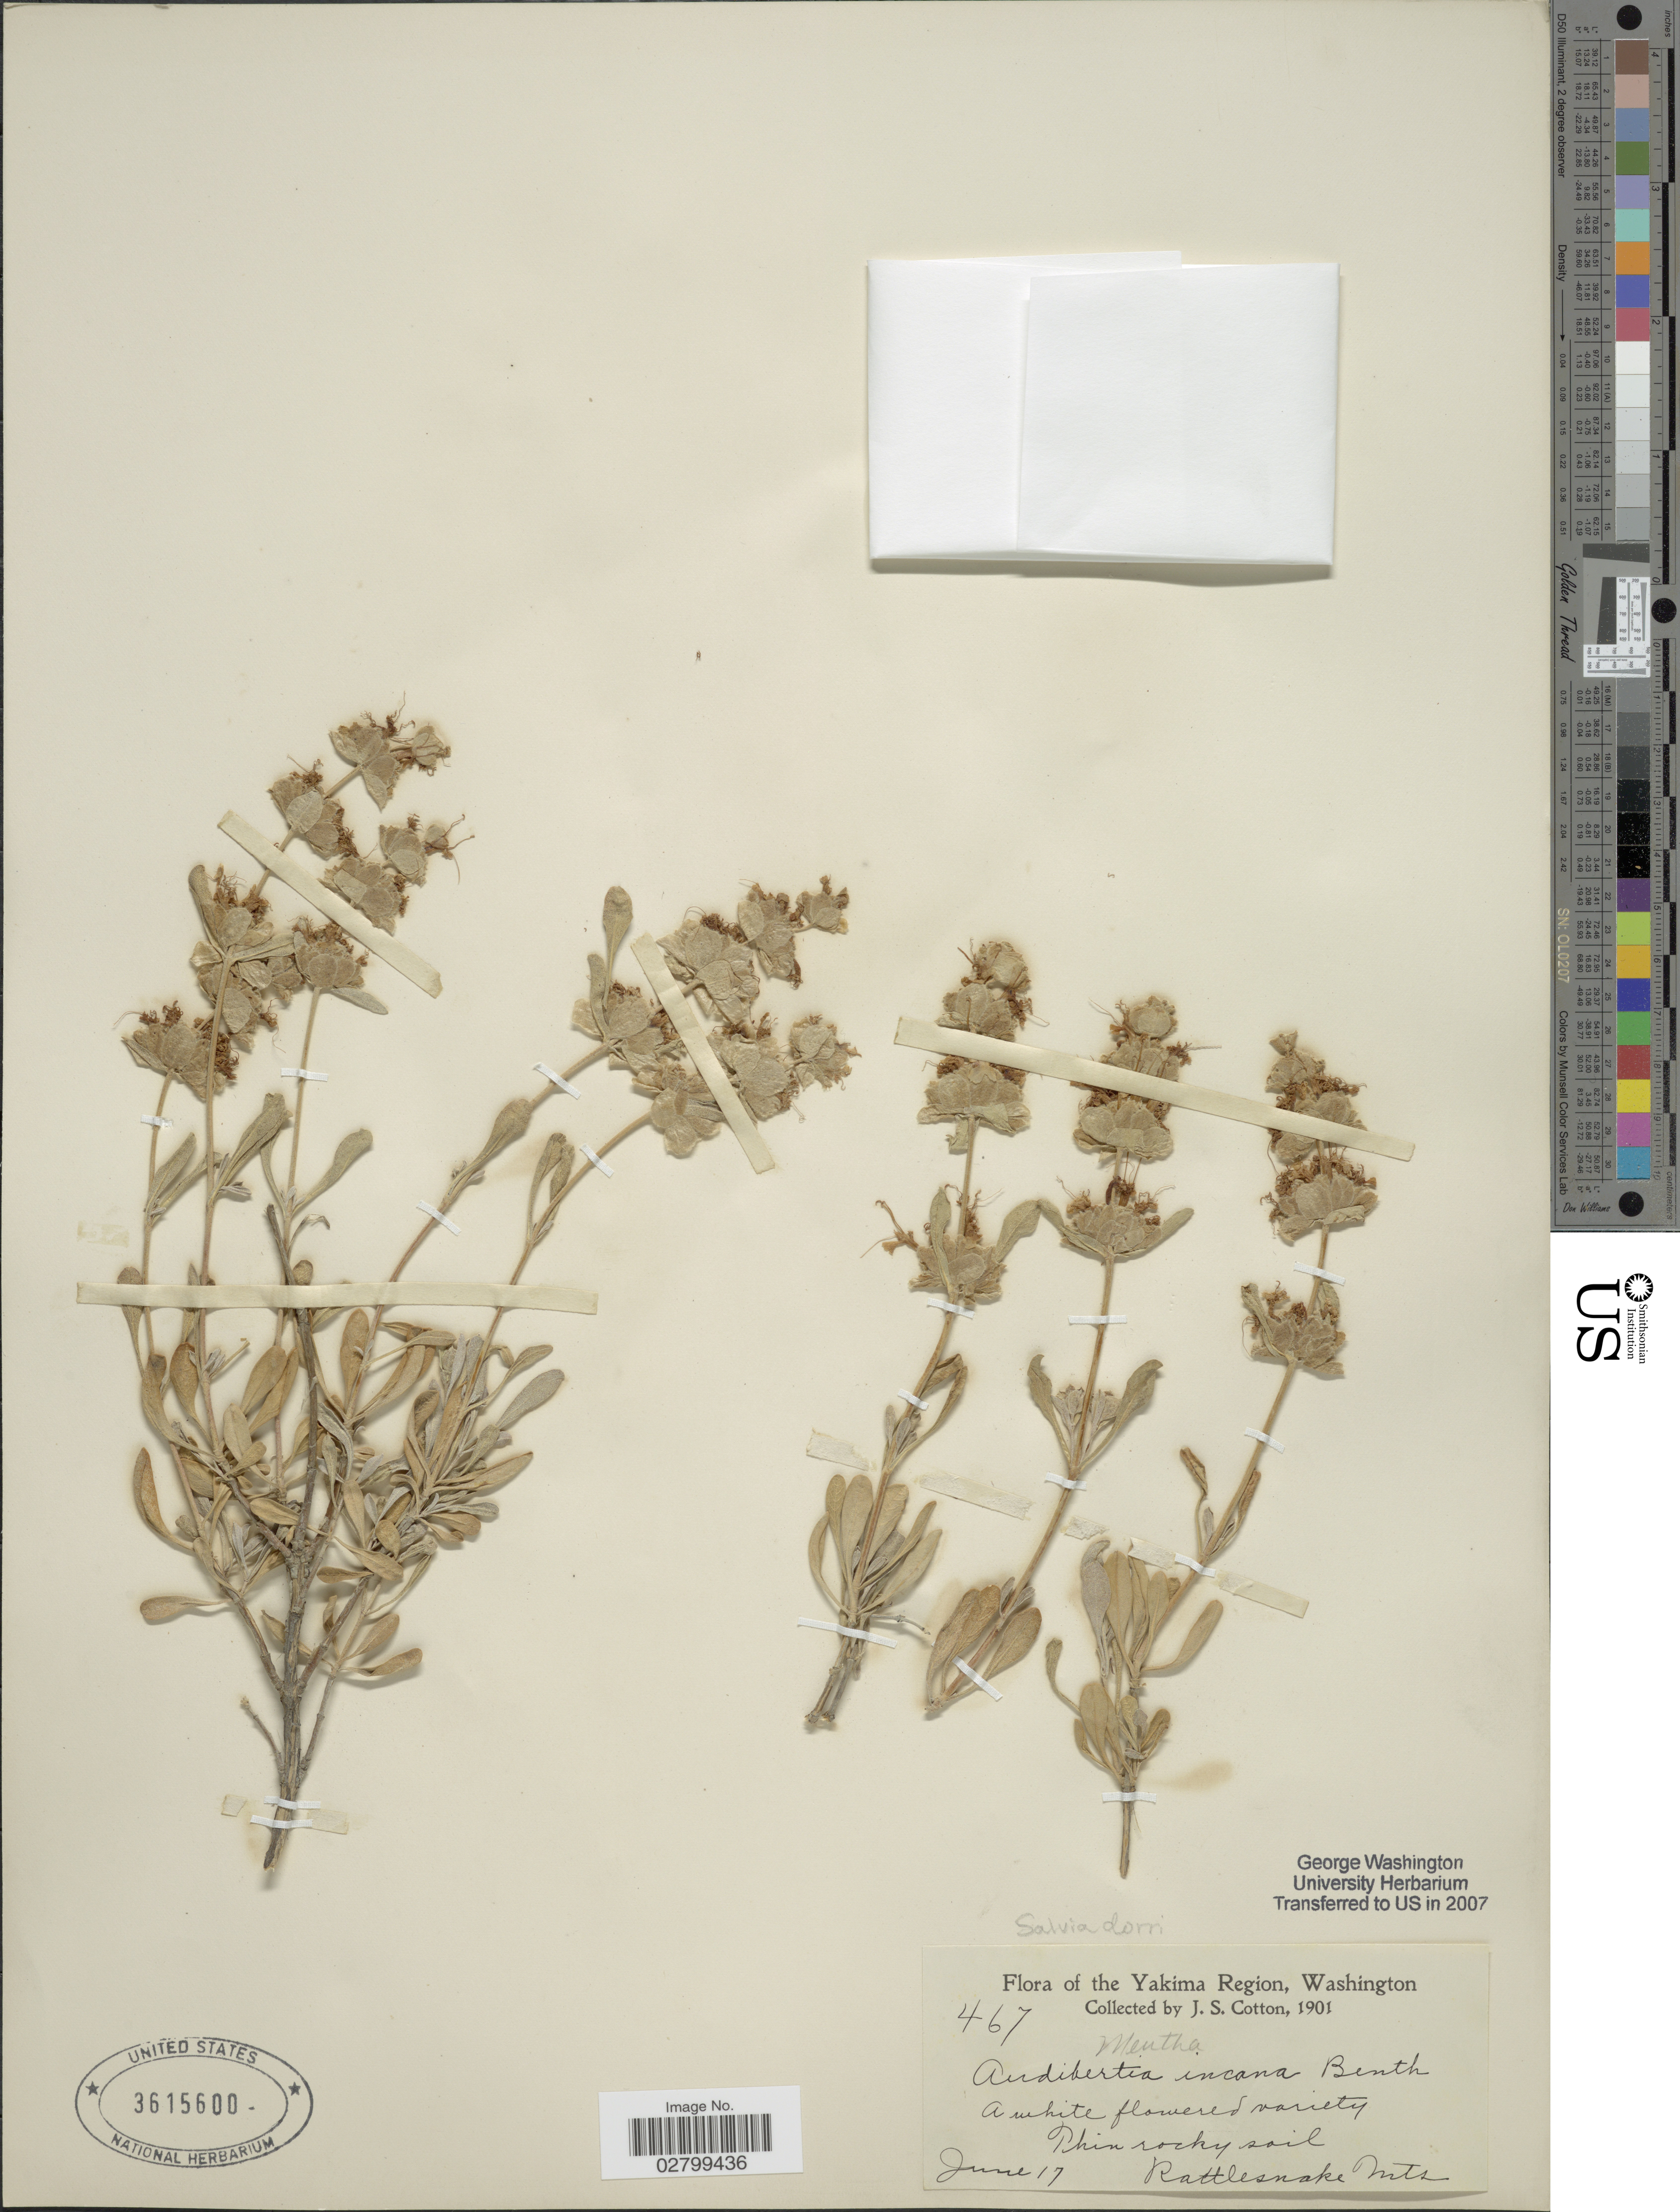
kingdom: Plantae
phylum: Tracheophyta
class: Magnoliopsida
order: Lamiales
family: Lamiaceae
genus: Salvia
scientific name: Salvia dorrii var. incana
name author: (Benth.) Strachan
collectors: J. S. Cotton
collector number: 467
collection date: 1901-06-17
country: United States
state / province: Washington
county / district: Yakima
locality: Yakima Region. Thin rocky soil. Rattlesnake Mts.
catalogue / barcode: US 3615600